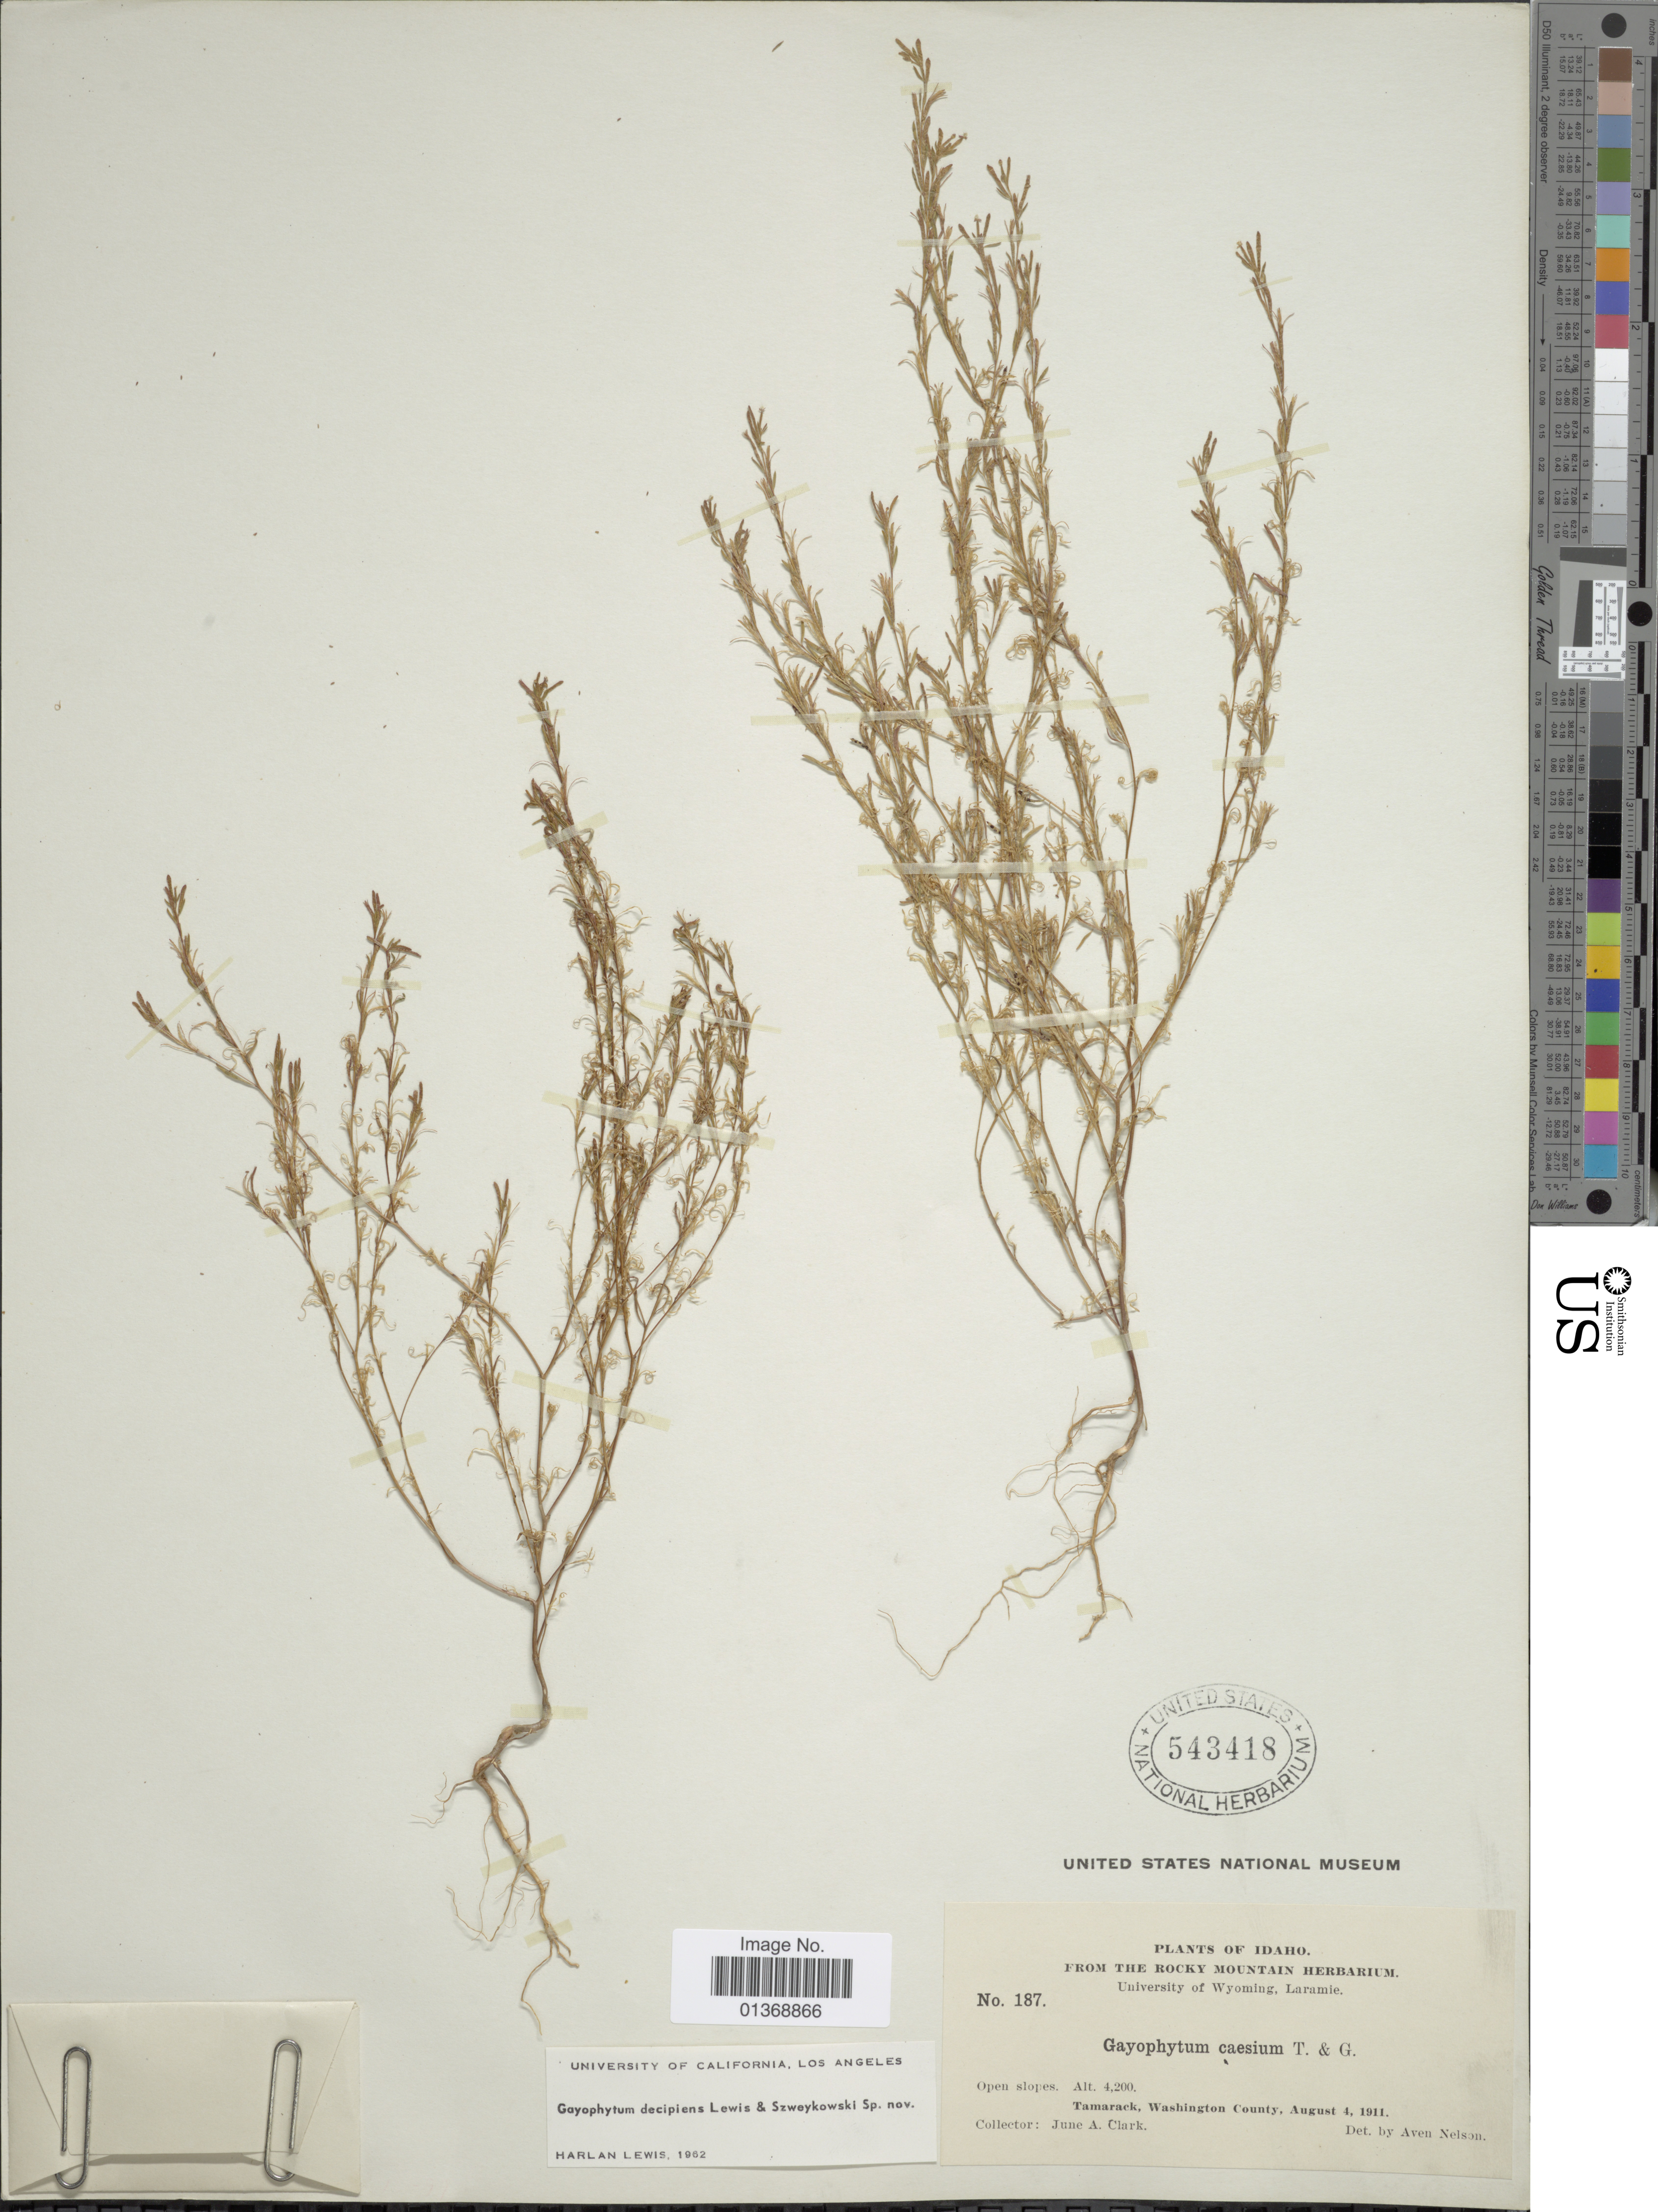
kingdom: Plantae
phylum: Tracheophyta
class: Magnoliopsida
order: Myrtales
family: Onagraceae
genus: Gayophytum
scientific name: Gayophytum decipiens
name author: F. H. Lewis & Szweyk.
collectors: J. A. Clark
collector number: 187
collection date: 1911-08-04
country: United States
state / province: Idaho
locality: Tamarack, Washington County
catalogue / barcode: US 543418